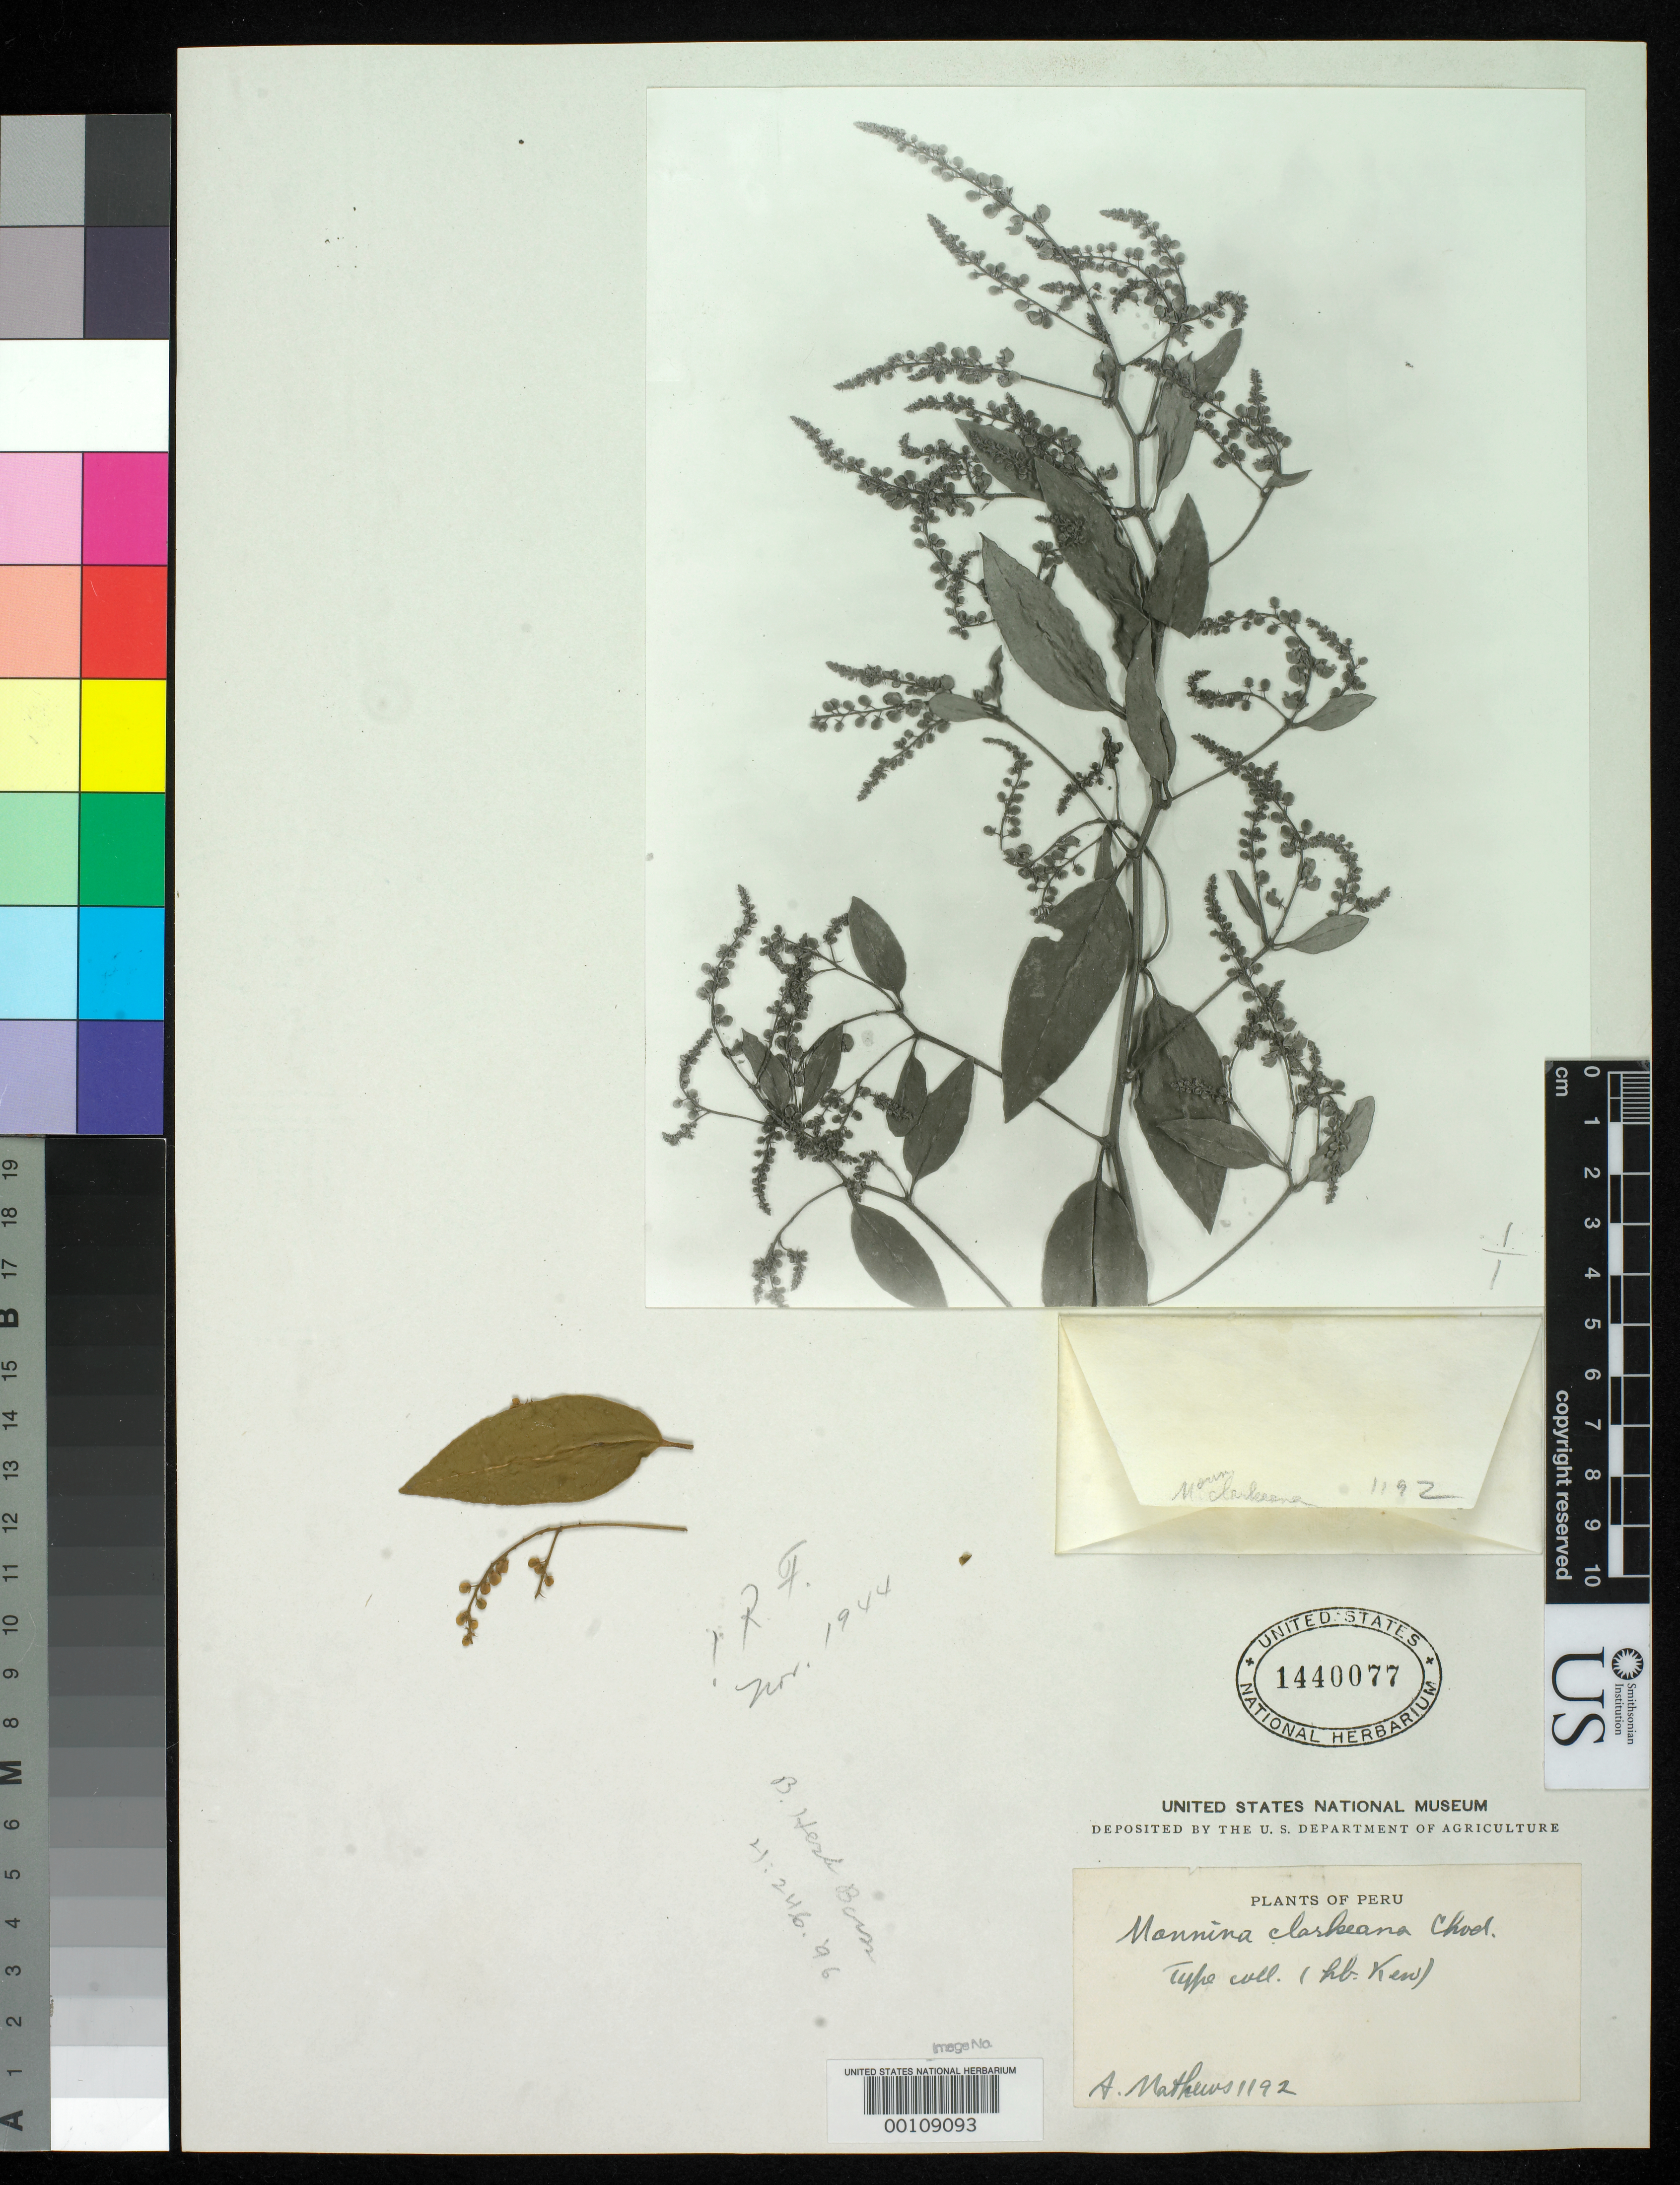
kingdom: Plantae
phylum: Tracheophyta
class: Magnoliopsida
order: Fabales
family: Polygalaceae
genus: Monnina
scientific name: Monnina clarkeana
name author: Chodat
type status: Isotype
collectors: A. Mathews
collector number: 1192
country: Peru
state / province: San Martín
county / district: Mariscal Cáceres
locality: Rio Huallaga, margen Derecha del; Balsa Probana; dtto. Tocache Nuevo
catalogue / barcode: US 1440077